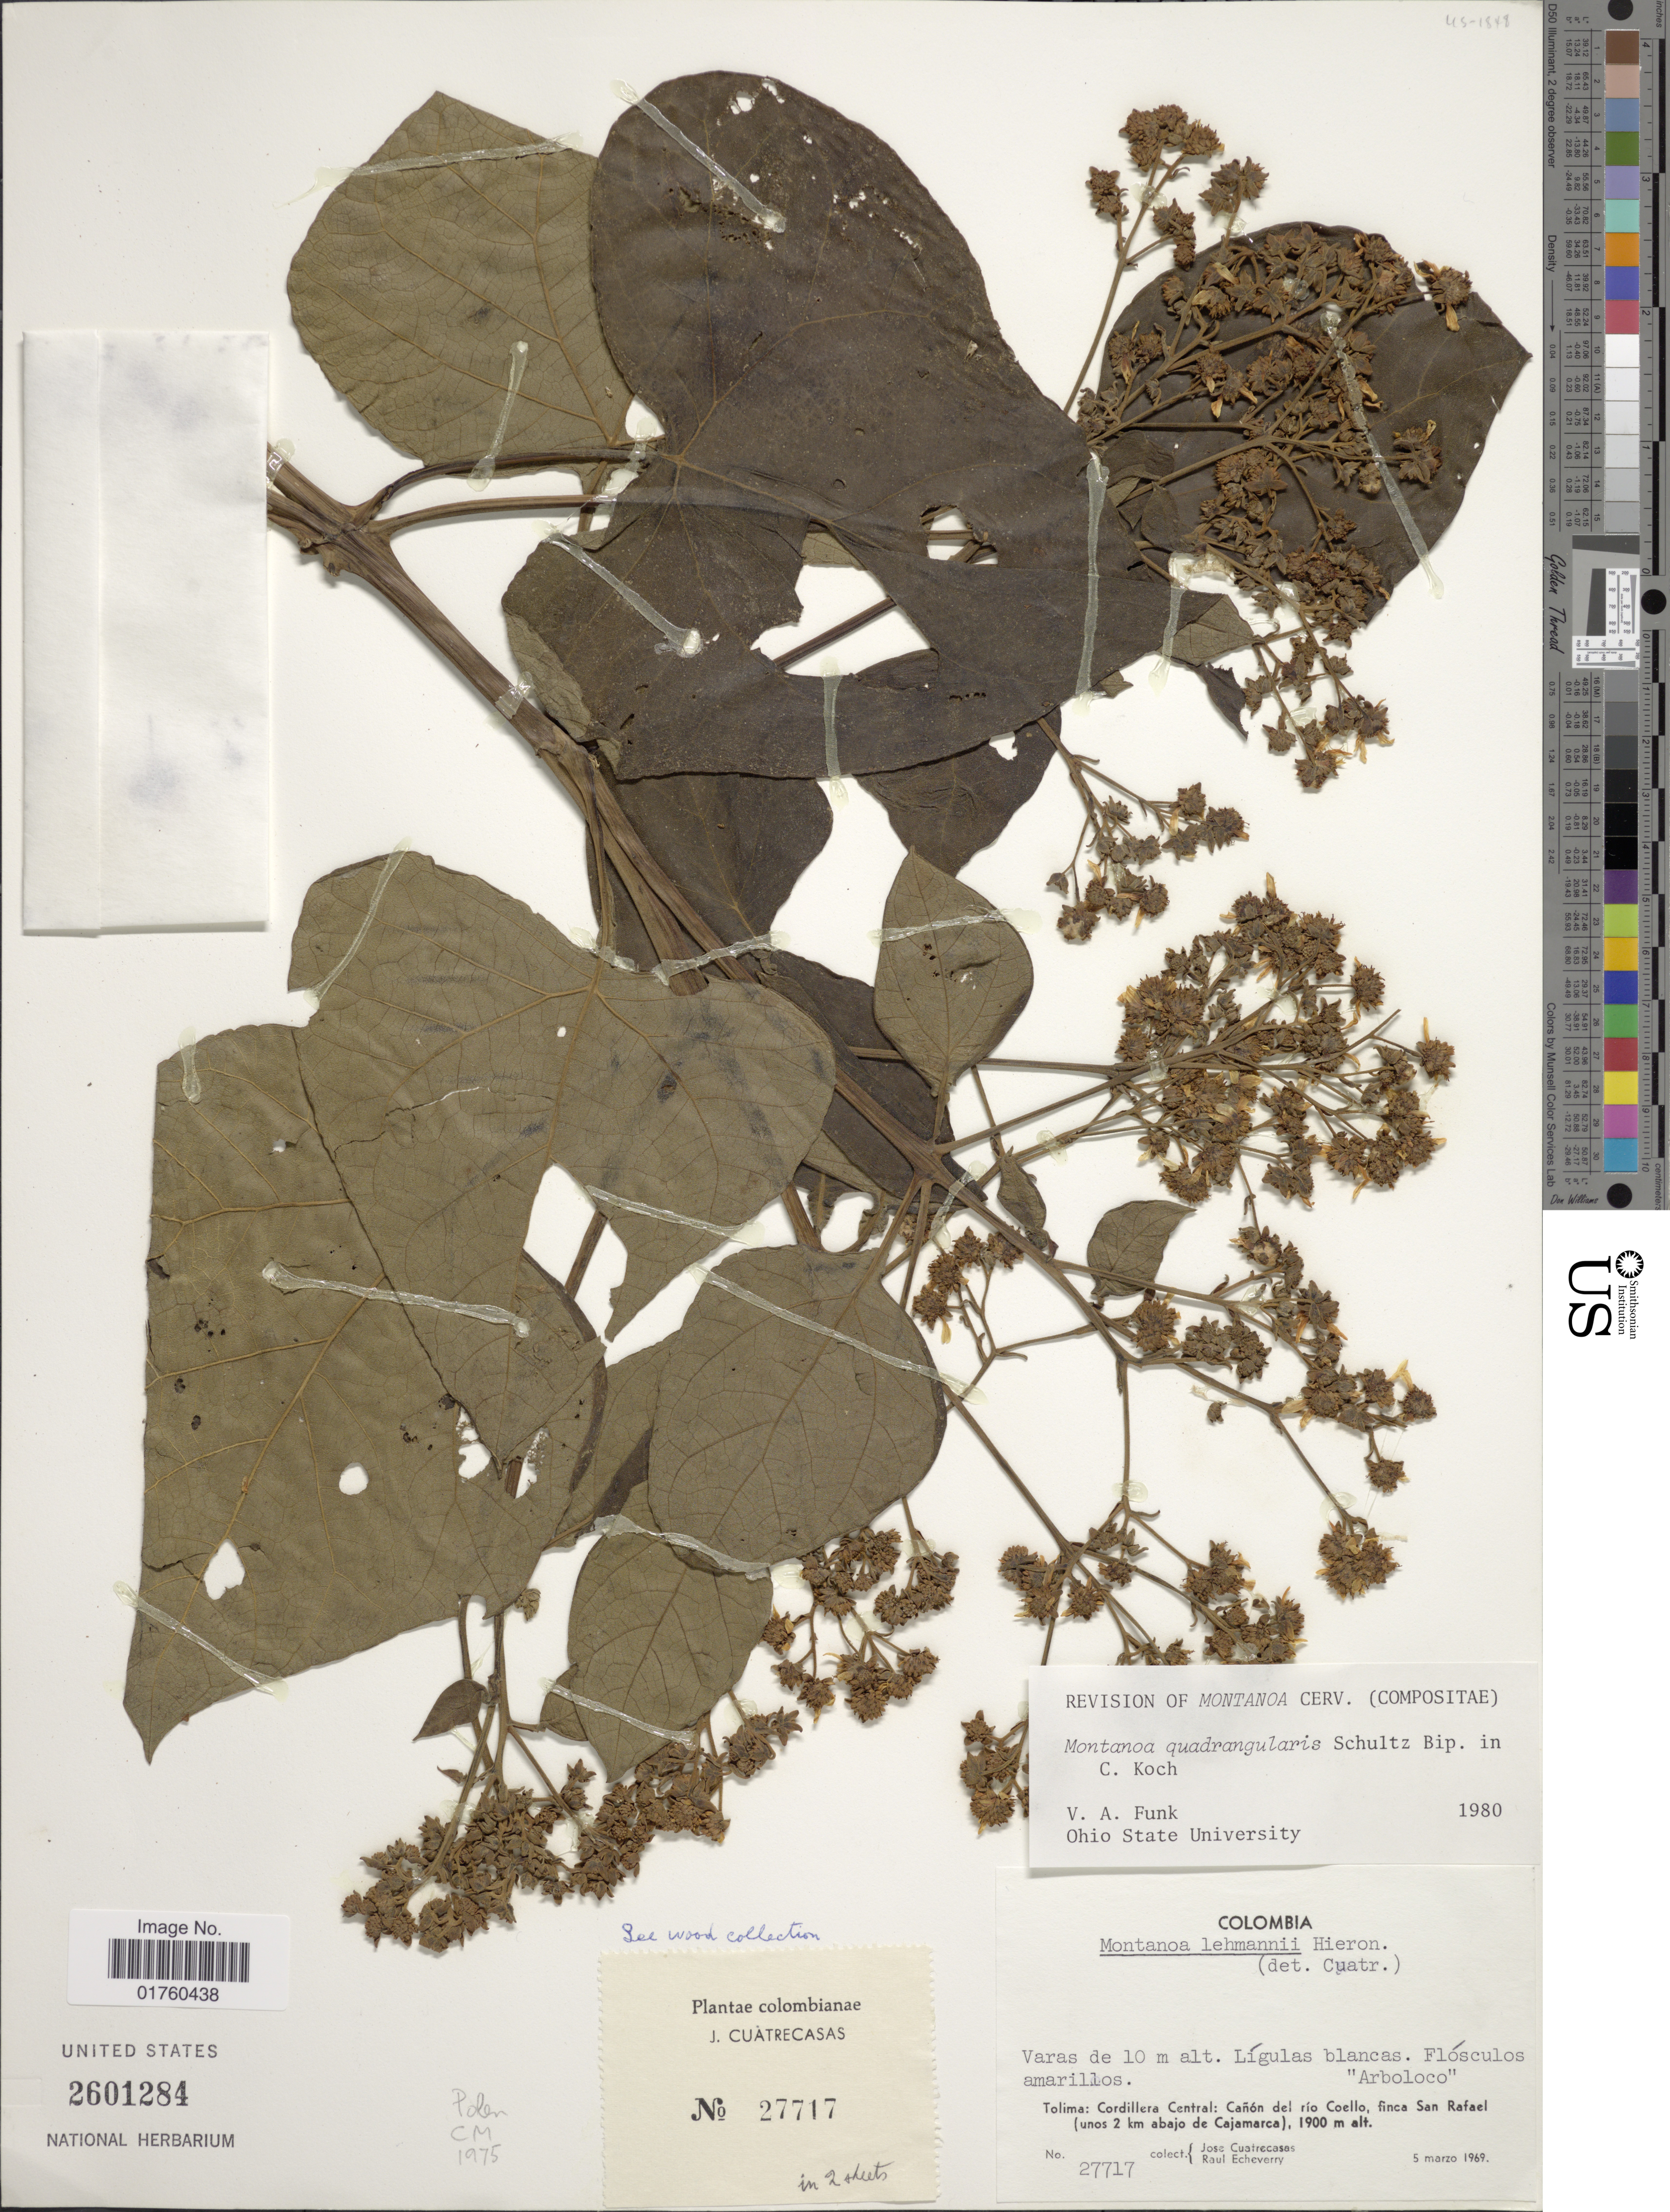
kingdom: Plantae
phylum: Tracheophyta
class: Magnoliopsida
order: Asterales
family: Asteraceae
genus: Montanoa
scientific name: Montanoa quadrangularis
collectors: J. Cuatrecasas & R. Echeverry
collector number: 27717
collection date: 1969-03-05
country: Colombia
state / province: Tolima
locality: Cordillera Central: Canon del rio Coello, finca San Rafael (unos 2 km abajo de Cajamarca)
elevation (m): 1900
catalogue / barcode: US 2601284